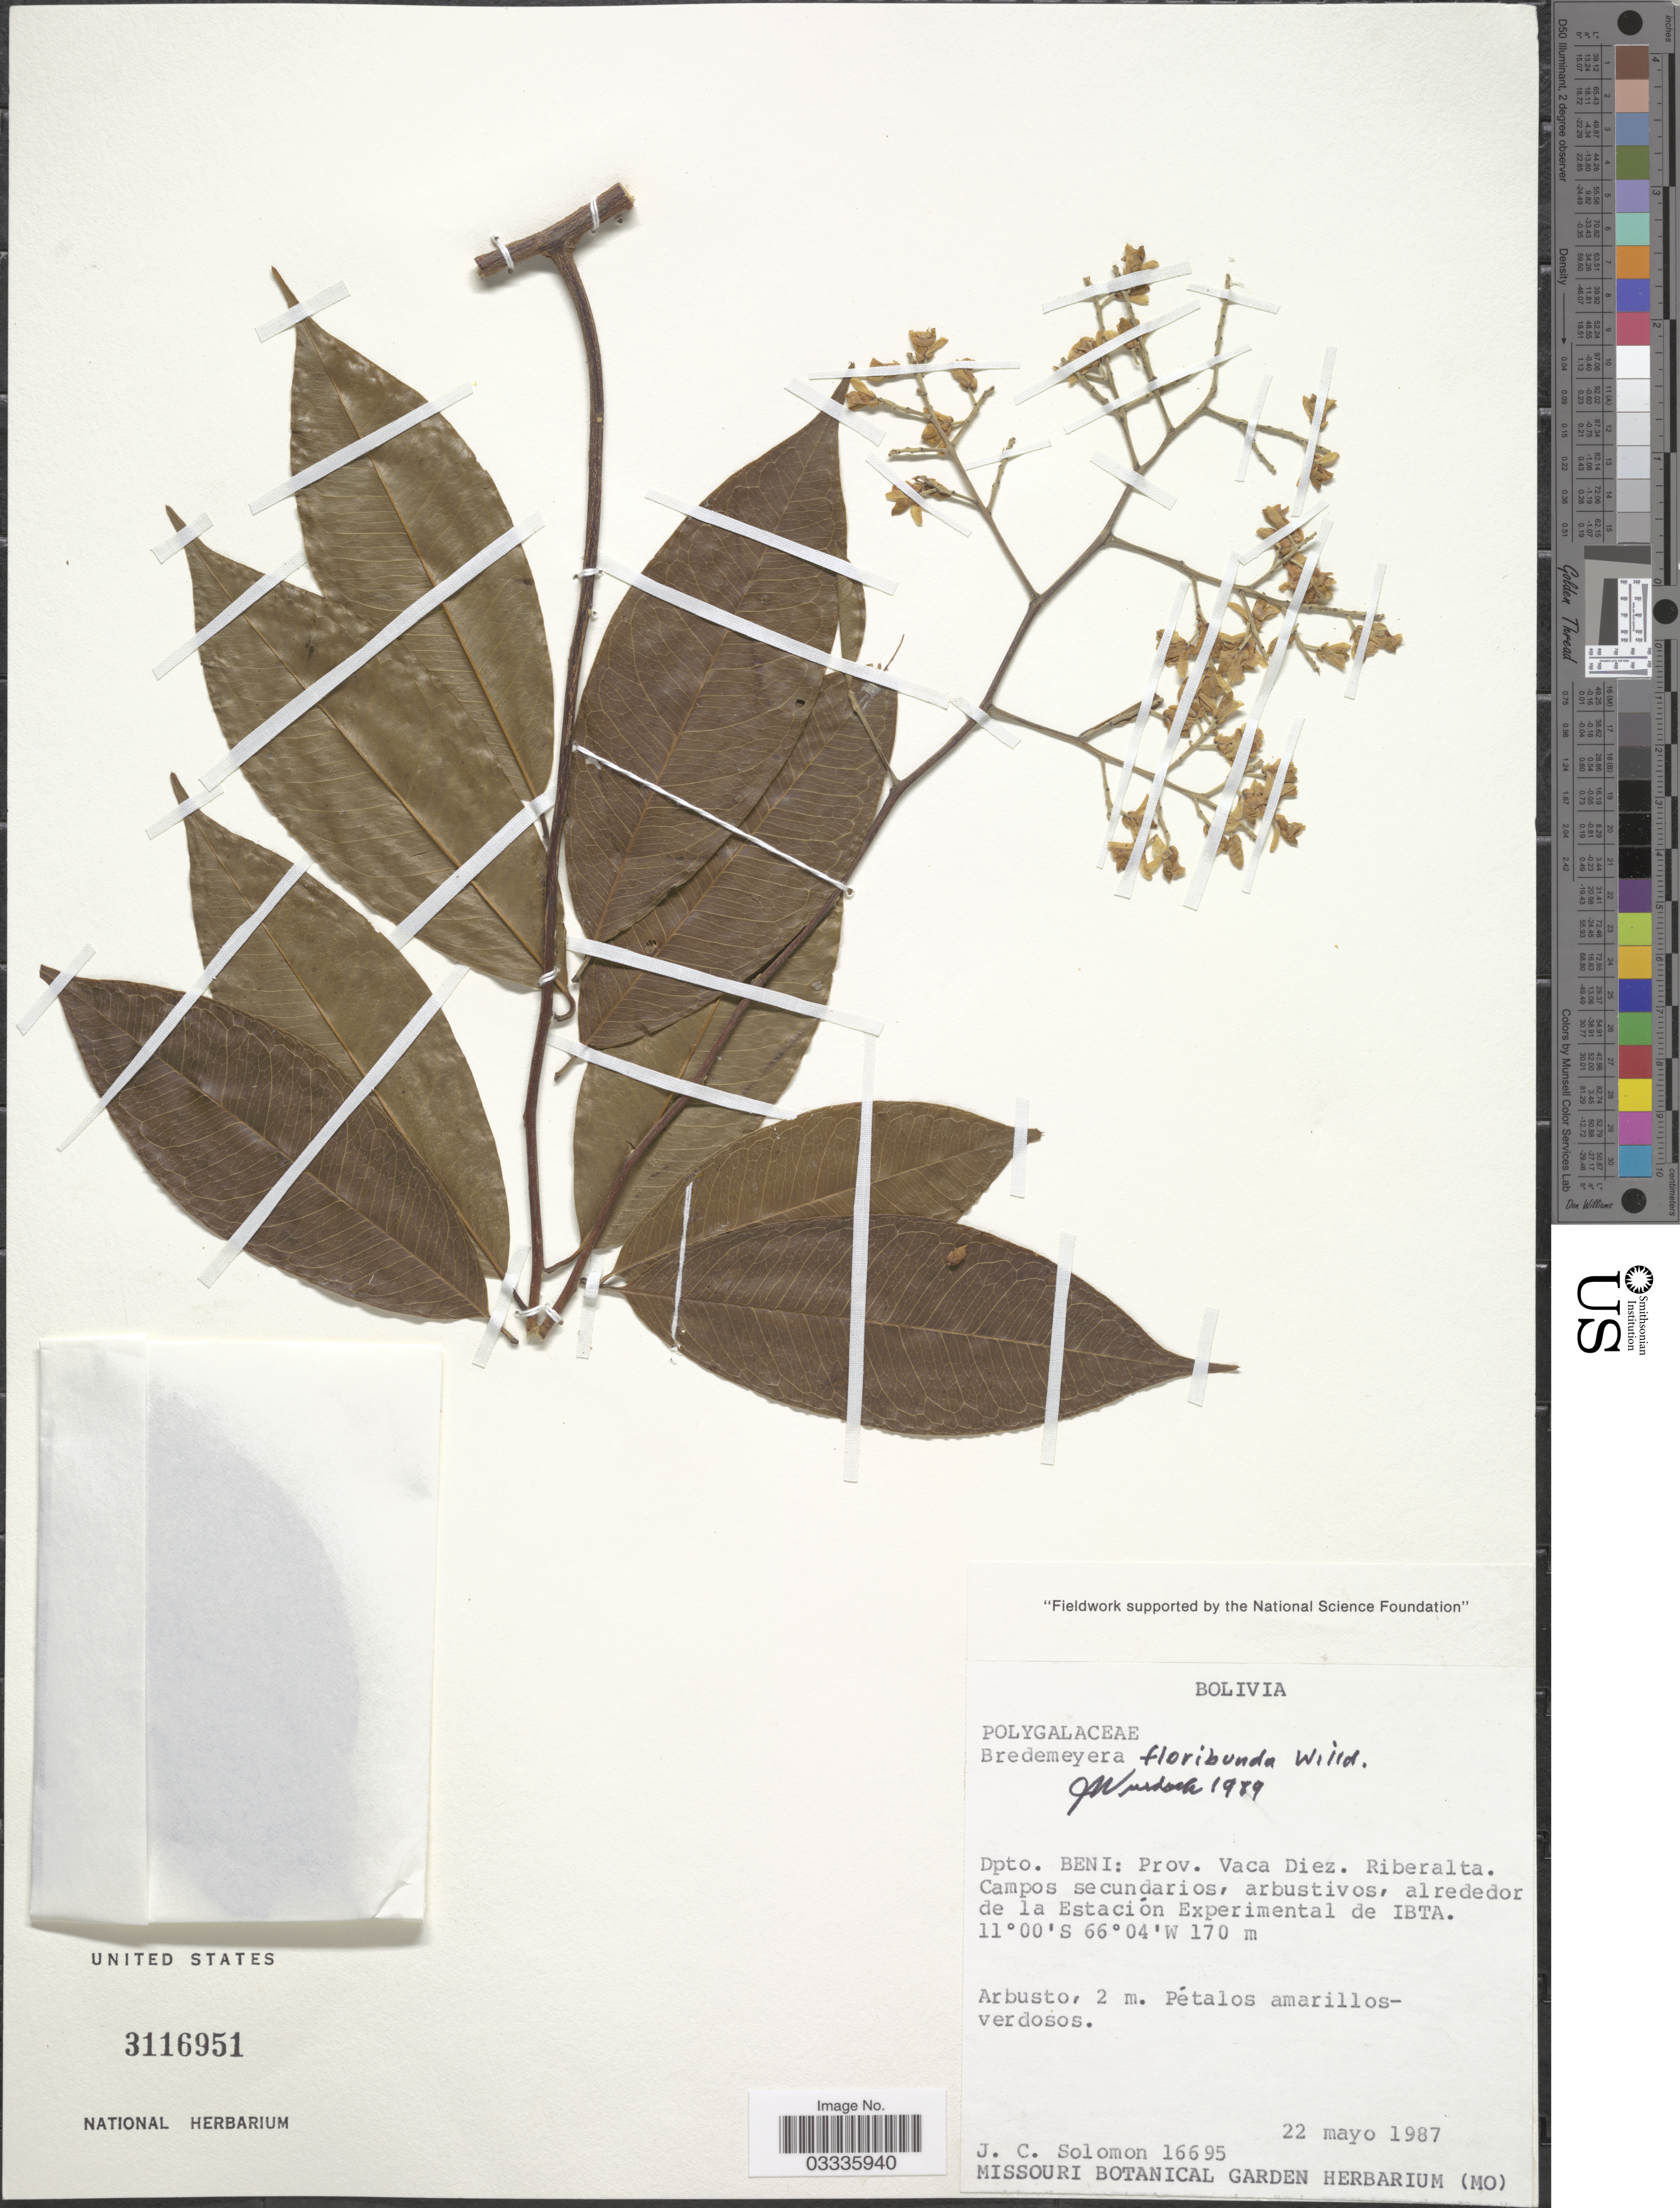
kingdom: Plantae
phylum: Tracheophyta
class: Magnoliopsida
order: Fabales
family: Polygalaceae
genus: Bredemeyera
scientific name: Bredemeyera floribunda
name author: Willd.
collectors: J. C. Solomon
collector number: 16695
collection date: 1987-05-22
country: Bolivia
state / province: Beni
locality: Dpto. Beni: Prov. Vaca Diez. Riberalta. Campos secundarios, arbustivos, alrededor de la Estación Experimental de IBTA.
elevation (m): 170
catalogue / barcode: US 3116951